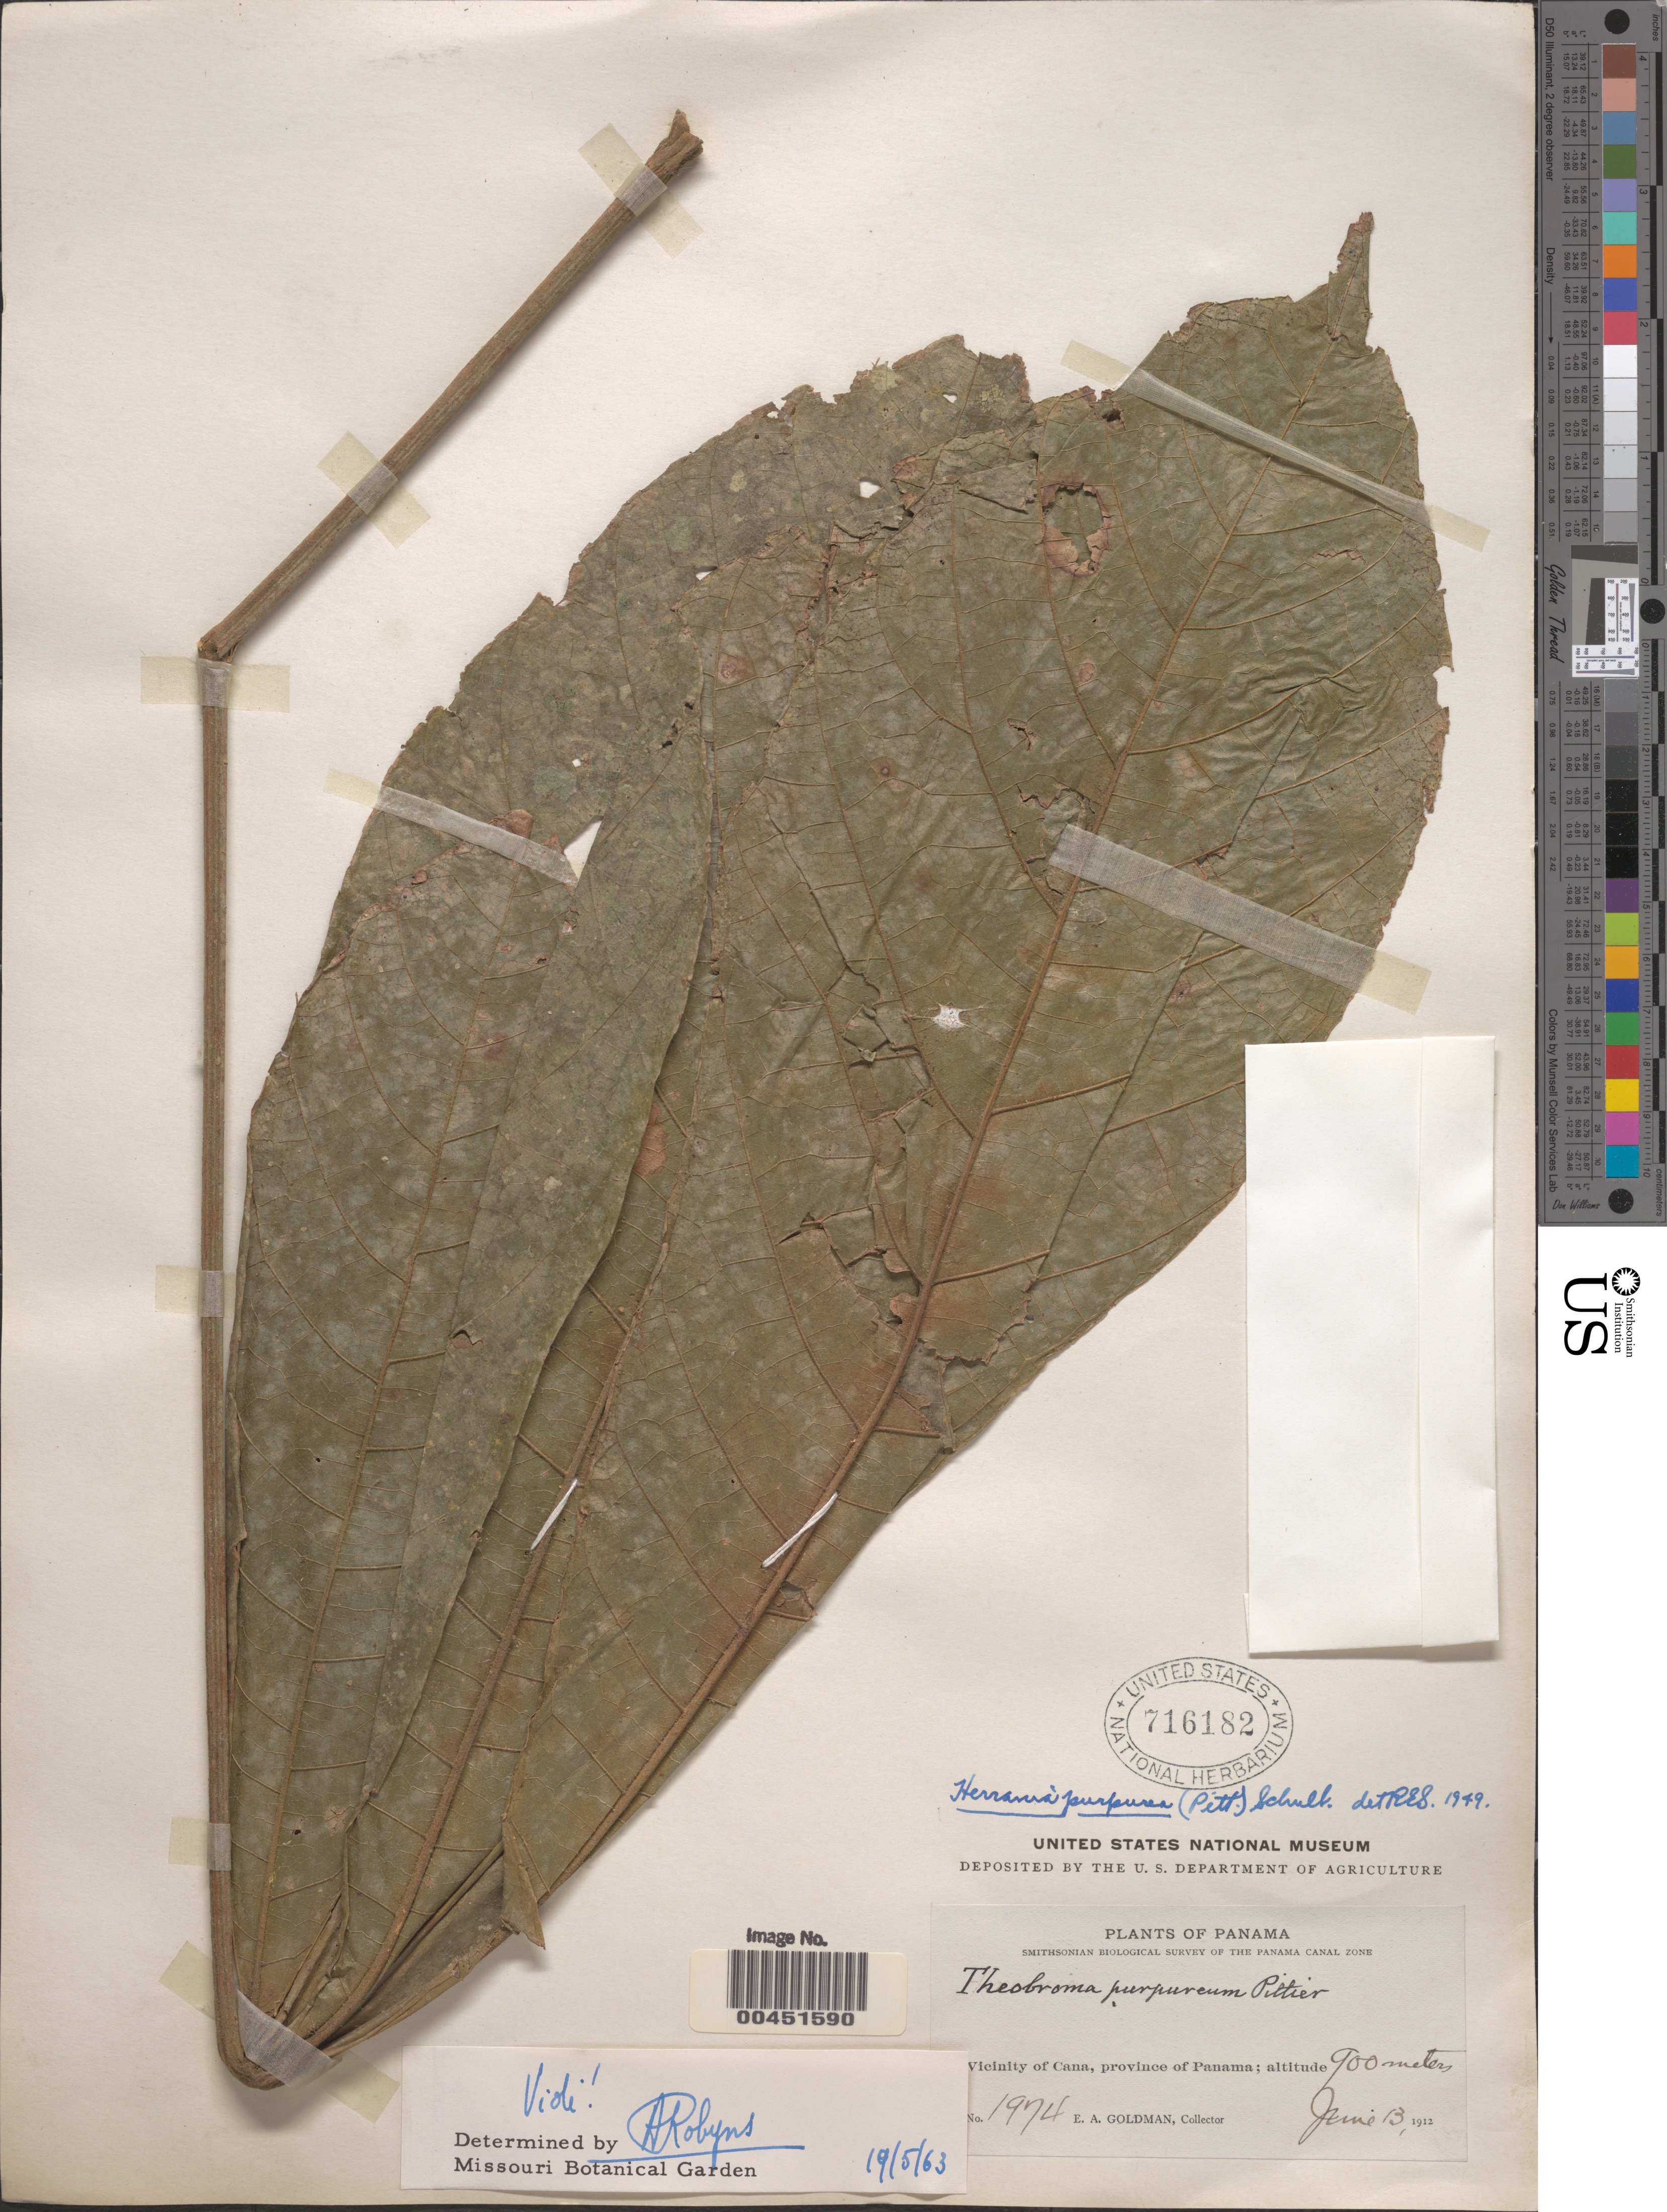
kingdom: Plantae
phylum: Tracheophyta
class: Magnoliopsida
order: Malvales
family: Malvaceae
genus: Theobroma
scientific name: Theobroma purpureum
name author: Pittier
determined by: Dorr, L. J., (BOT), Smithsonian Institution - National Museum of Natural History (UNITED STATES)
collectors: E. A. Goldman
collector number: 1974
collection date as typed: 13 Jun 1912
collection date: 1912-06-13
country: Panama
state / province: Panamá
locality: Vicinity of Cana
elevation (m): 900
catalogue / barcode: US 716182